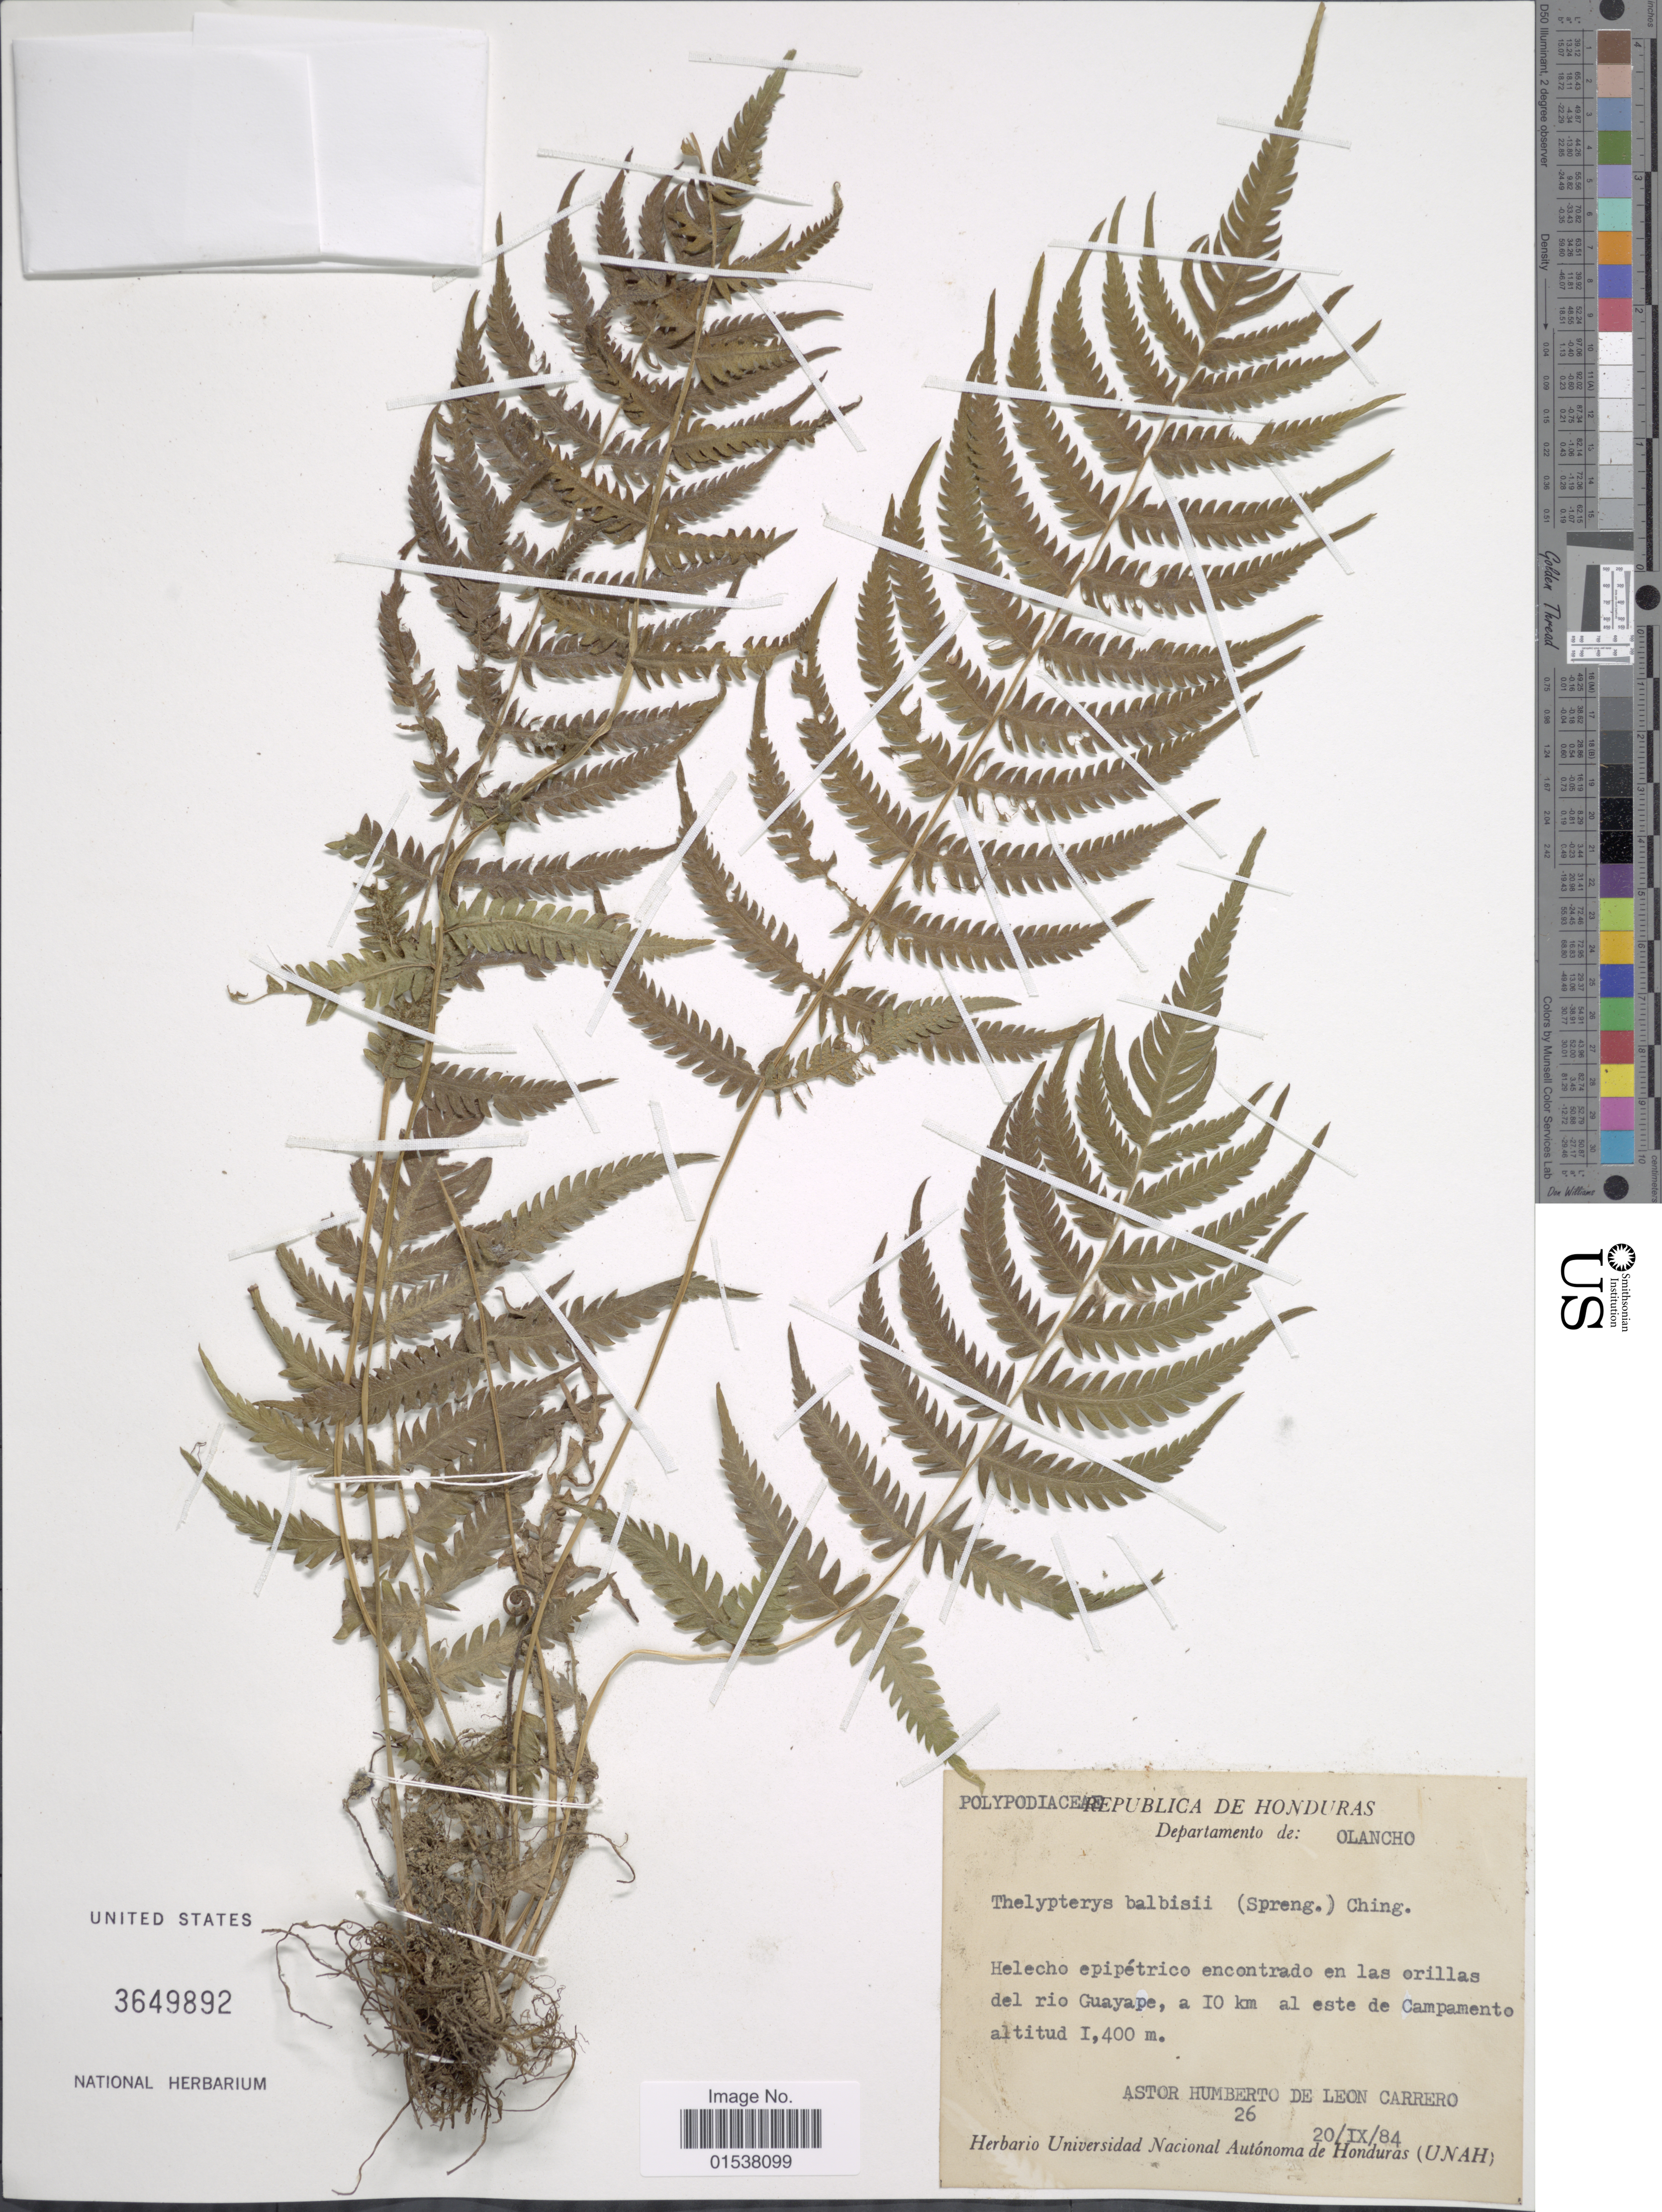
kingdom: Plantae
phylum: Tracheophyta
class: Polypodiopsida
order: Polypodiales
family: Thelypteridaceae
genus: Amauropelta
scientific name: Amauropelta balbisii (Spreng.) comb. nov., ined. 2015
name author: (Spreng.)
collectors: A. Leon Carrero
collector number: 26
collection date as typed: Transcribed d/m/y: 20/9/84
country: Honduras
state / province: Olancho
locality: Republica de Honduras, Departamneto de Olancho, en las orillas del rio Guayape, a 10 km al este de Campamento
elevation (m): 1400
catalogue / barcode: US 3649892